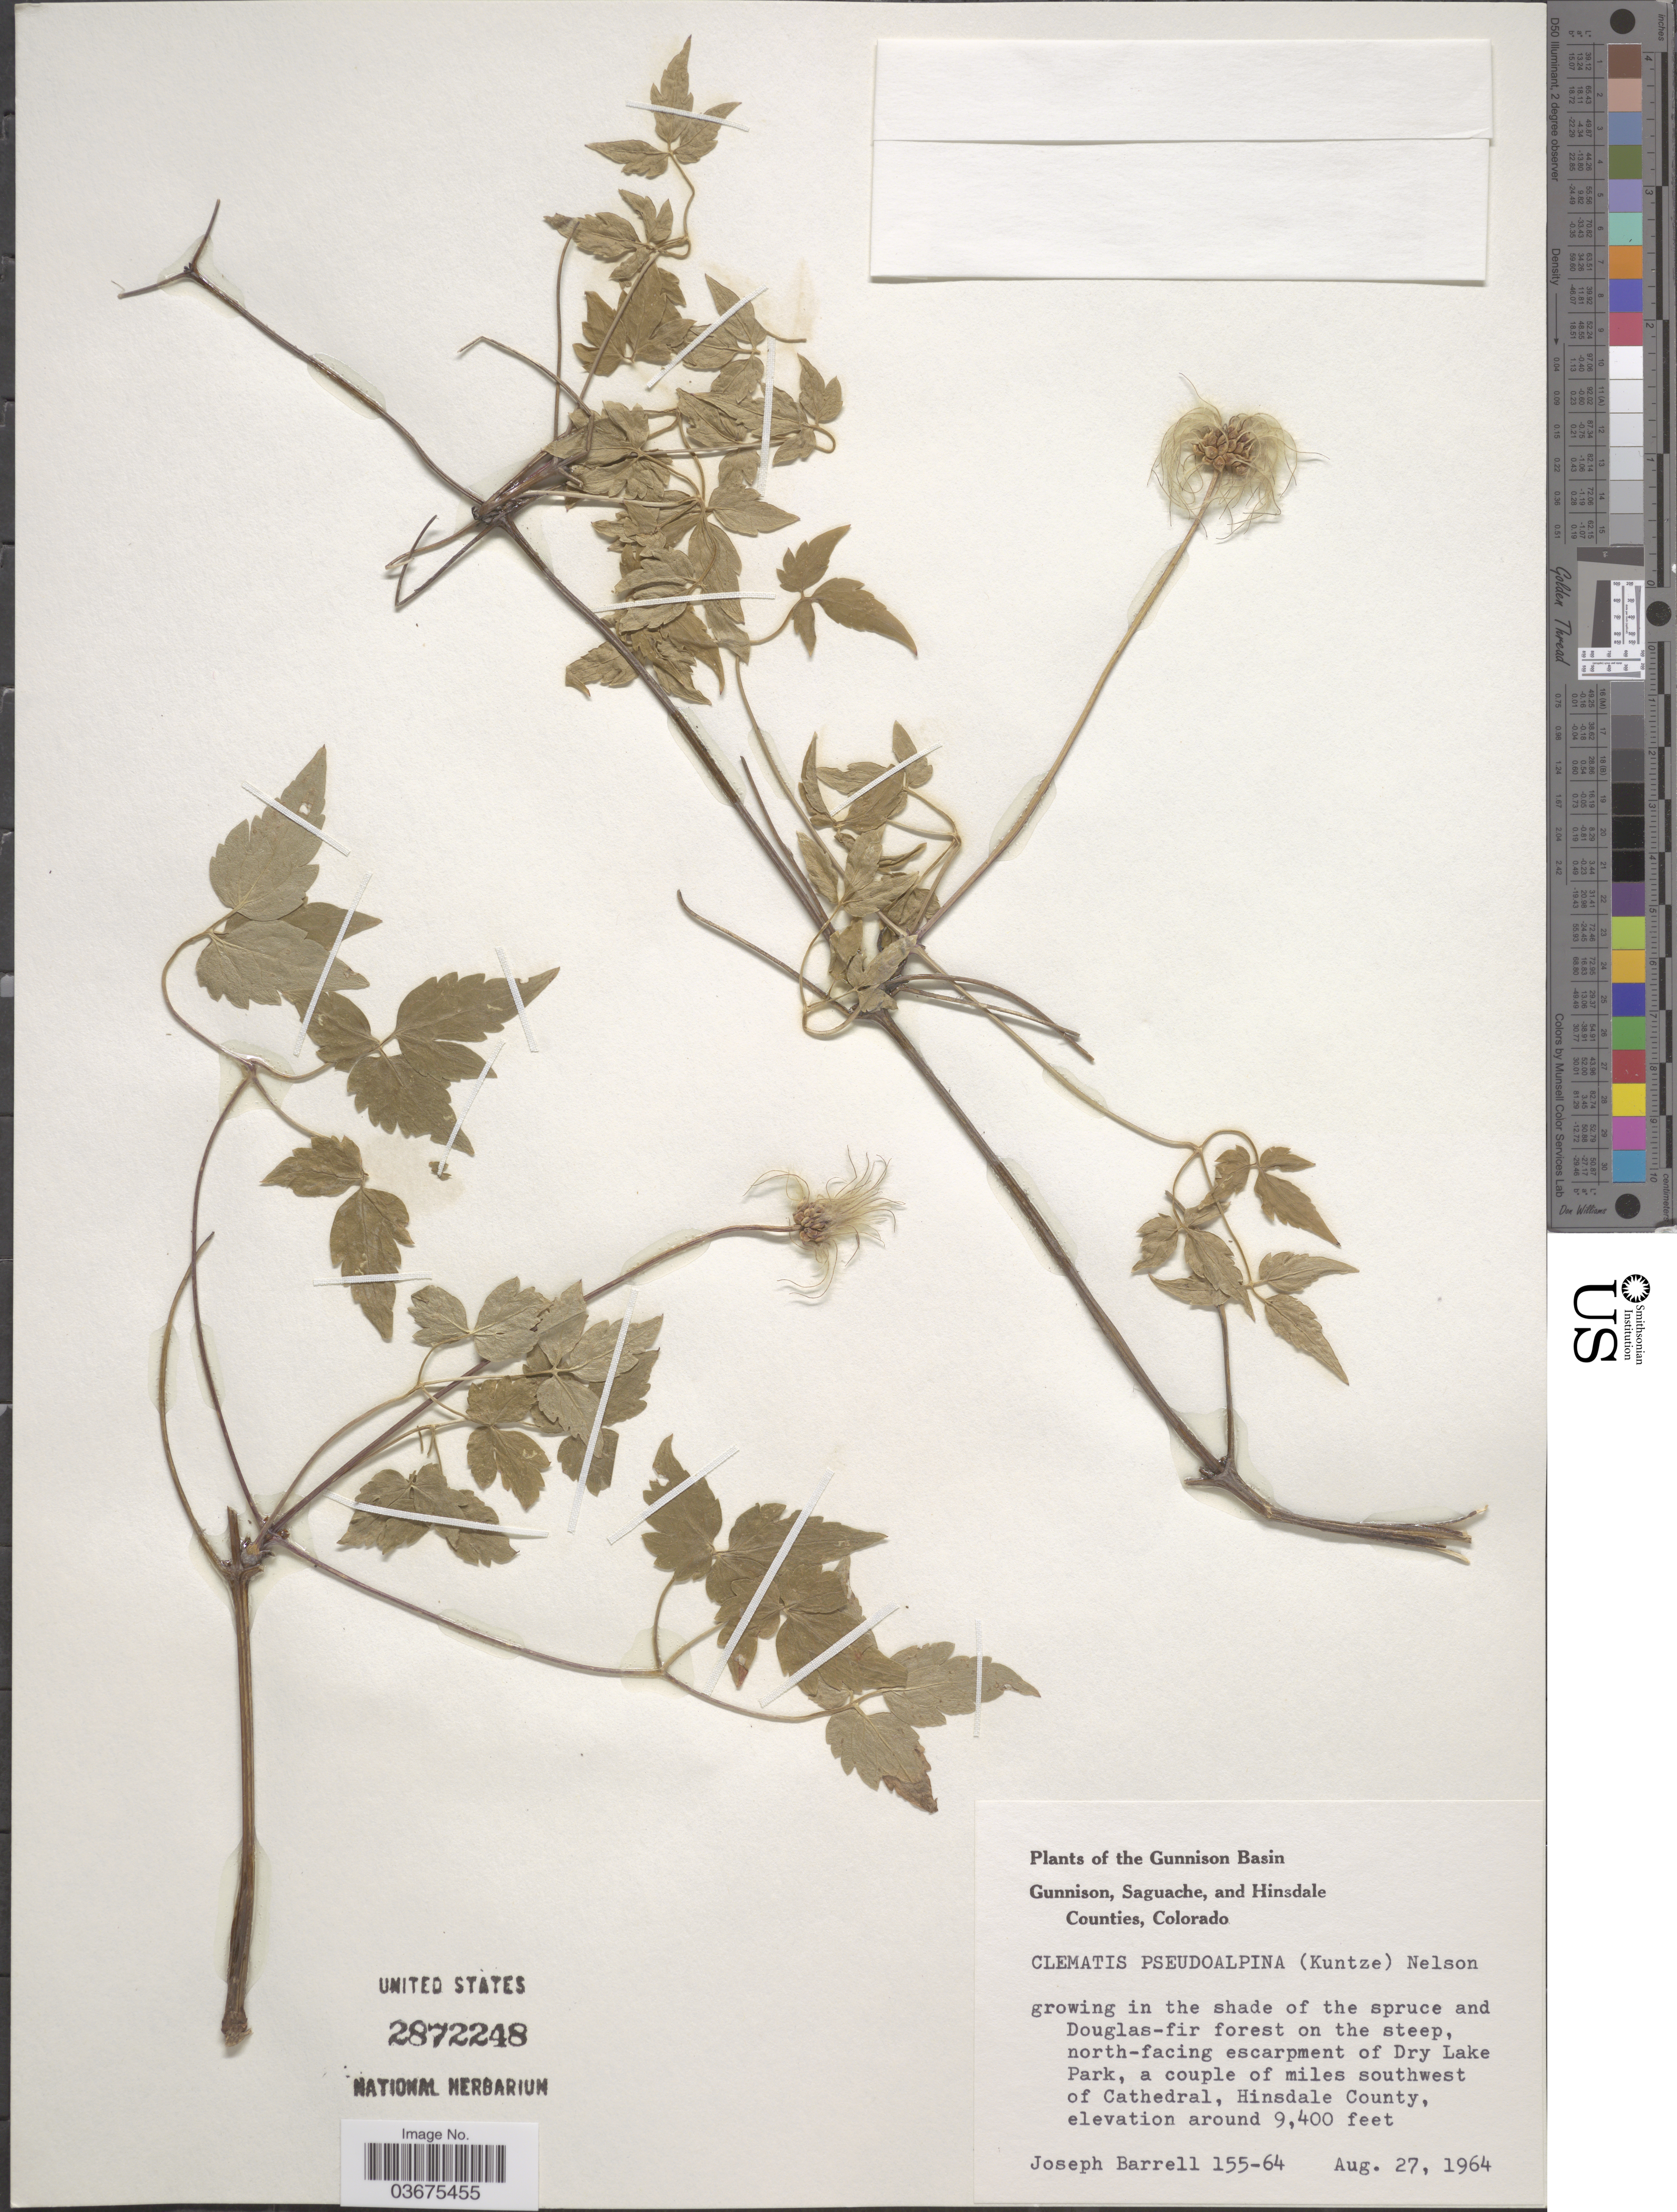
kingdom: Plantae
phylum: Tracheophyta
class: Magnoliopsida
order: Ranunculales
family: Ranunculaceae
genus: Clematis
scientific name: Clematis pseudoalpina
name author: (Kuntze) A. Nelson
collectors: J. Barrell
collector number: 155-64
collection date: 1964-08-27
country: United States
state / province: Colorado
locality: The Gunnison Basin. North-facing escarpment of Dry Lake Park, a couple of miles southwest of Cathedral, Hinsdale County.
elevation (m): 2865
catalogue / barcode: US 2872248